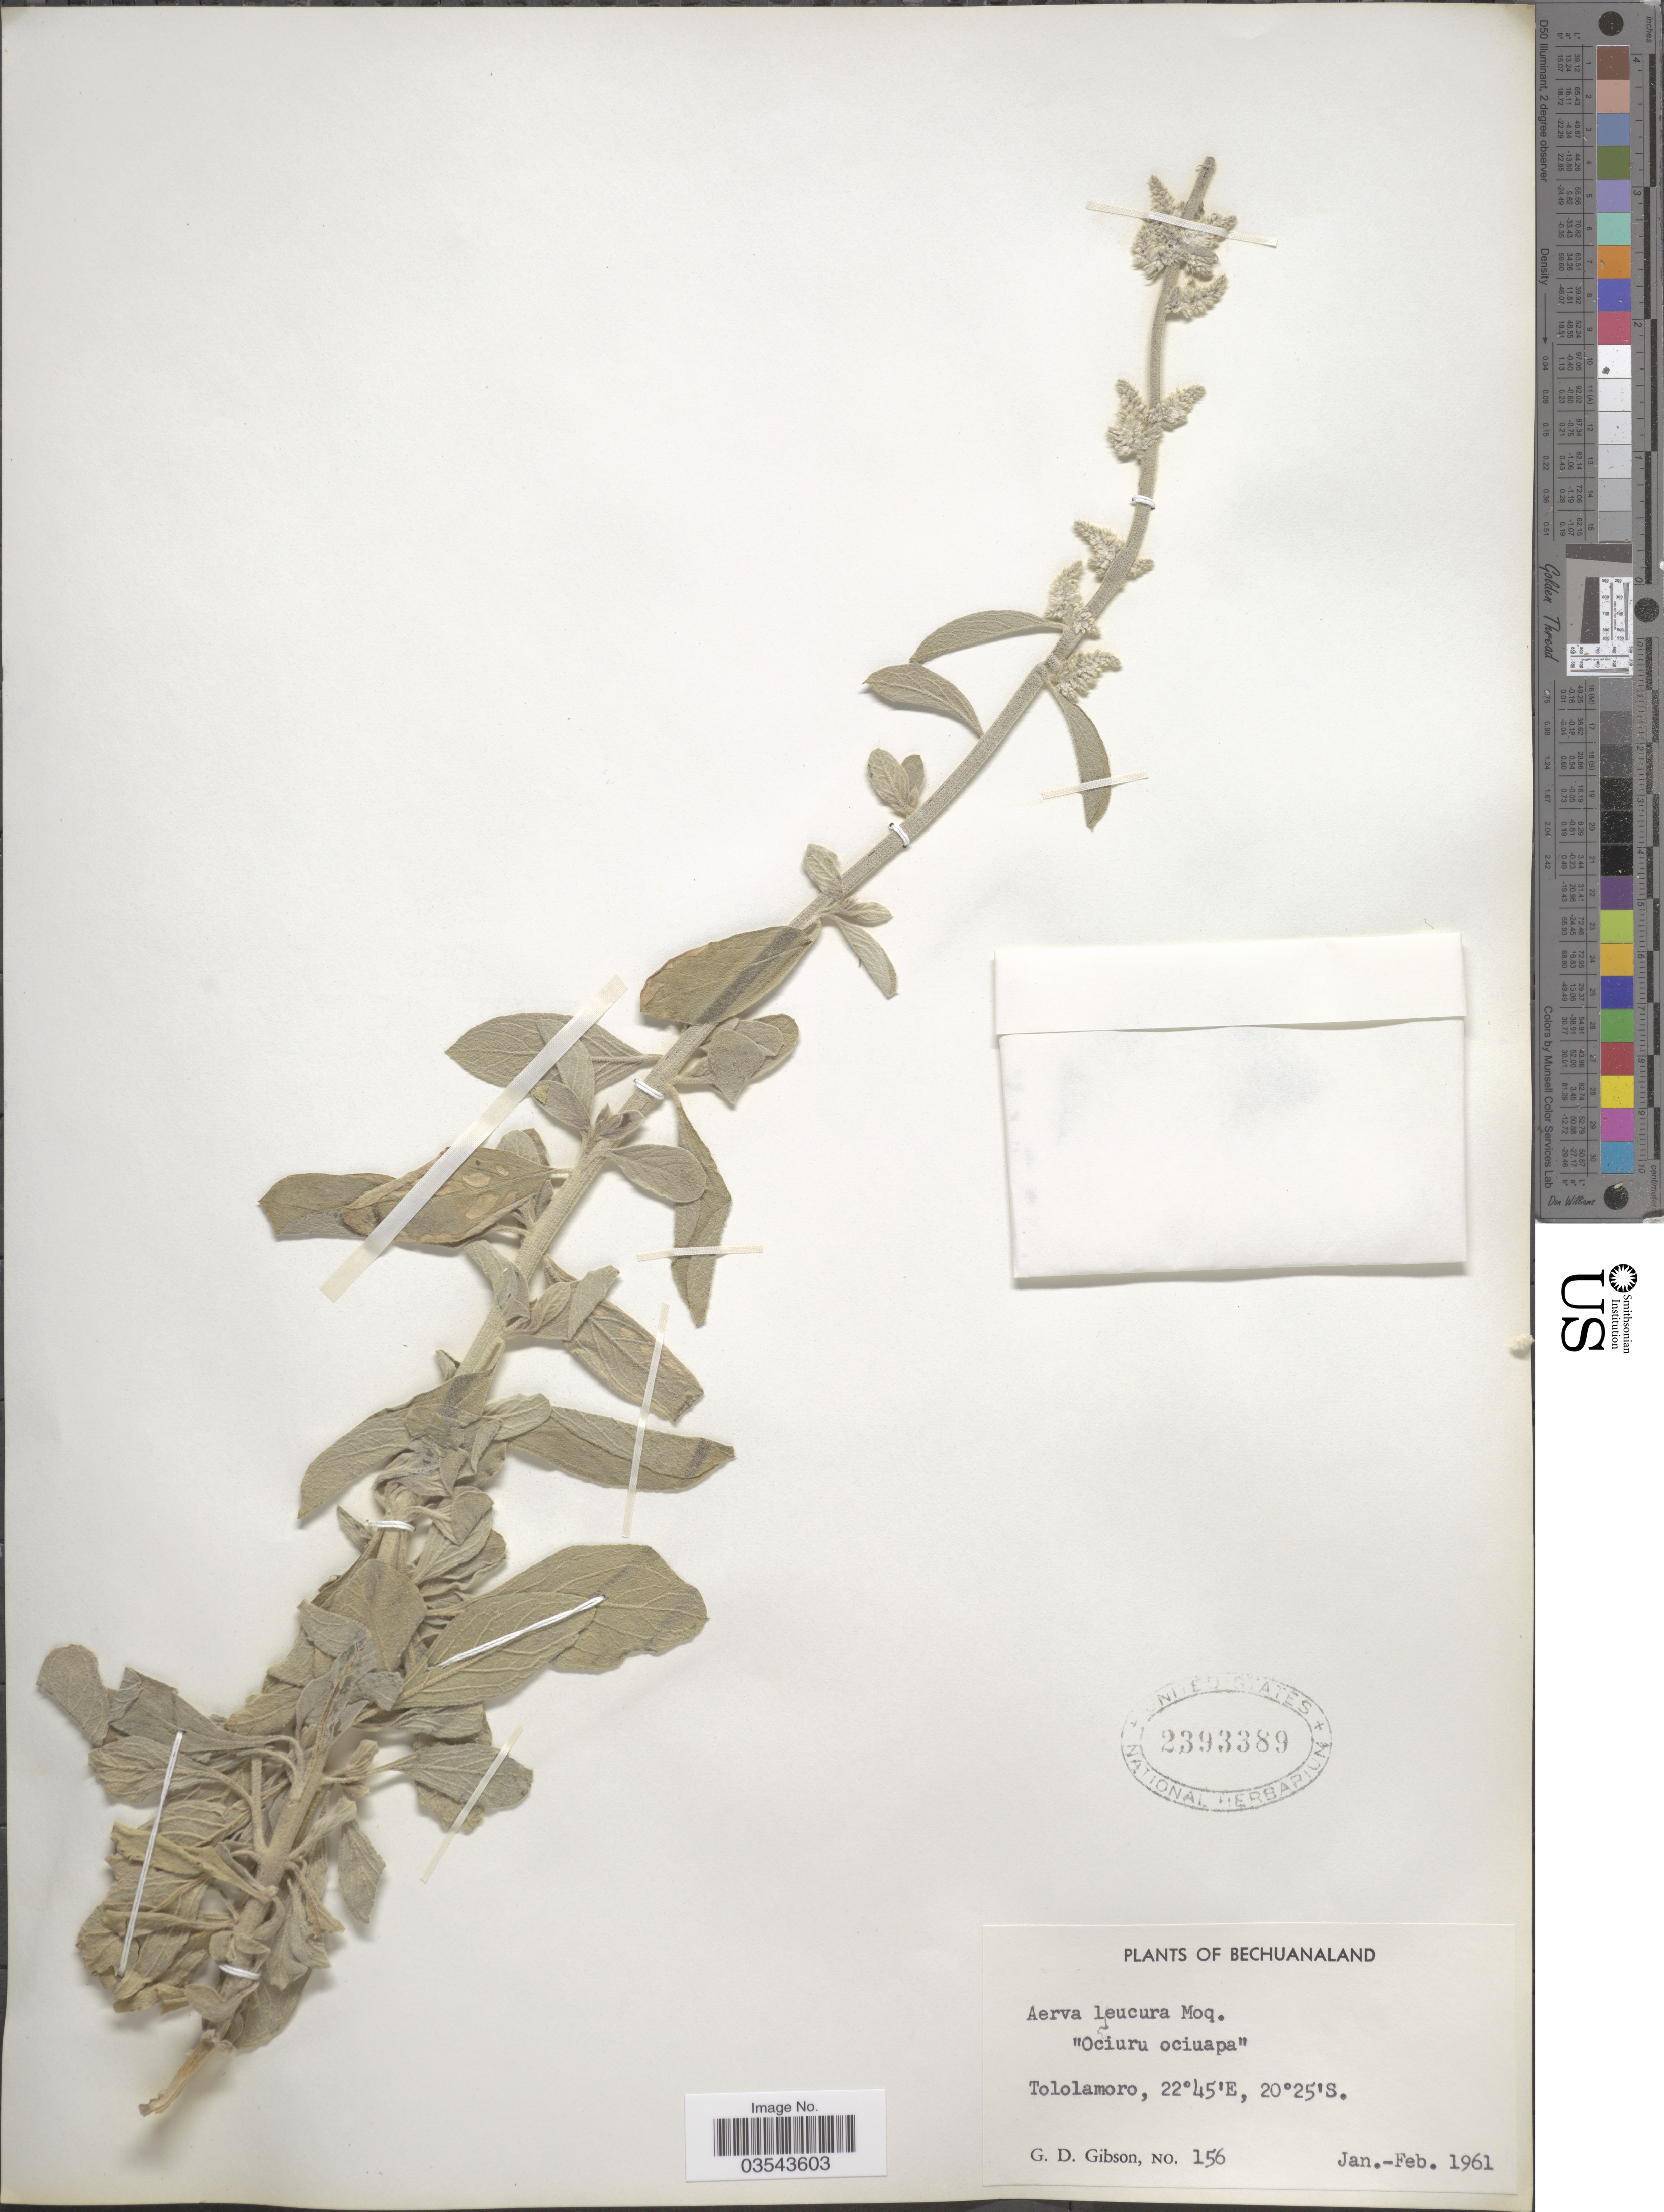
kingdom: Plantae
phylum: Tracheophyta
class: Magnoliopsida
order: Caryophyllales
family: Amaranthaceae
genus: Ouret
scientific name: Ouret lecura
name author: (Moq.) Kuntze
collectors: G. D. Gibson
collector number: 156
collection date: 1961-01/1961-02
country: Botswana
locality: Bechuanaland. Tololamoro.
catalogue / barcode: US 2393389